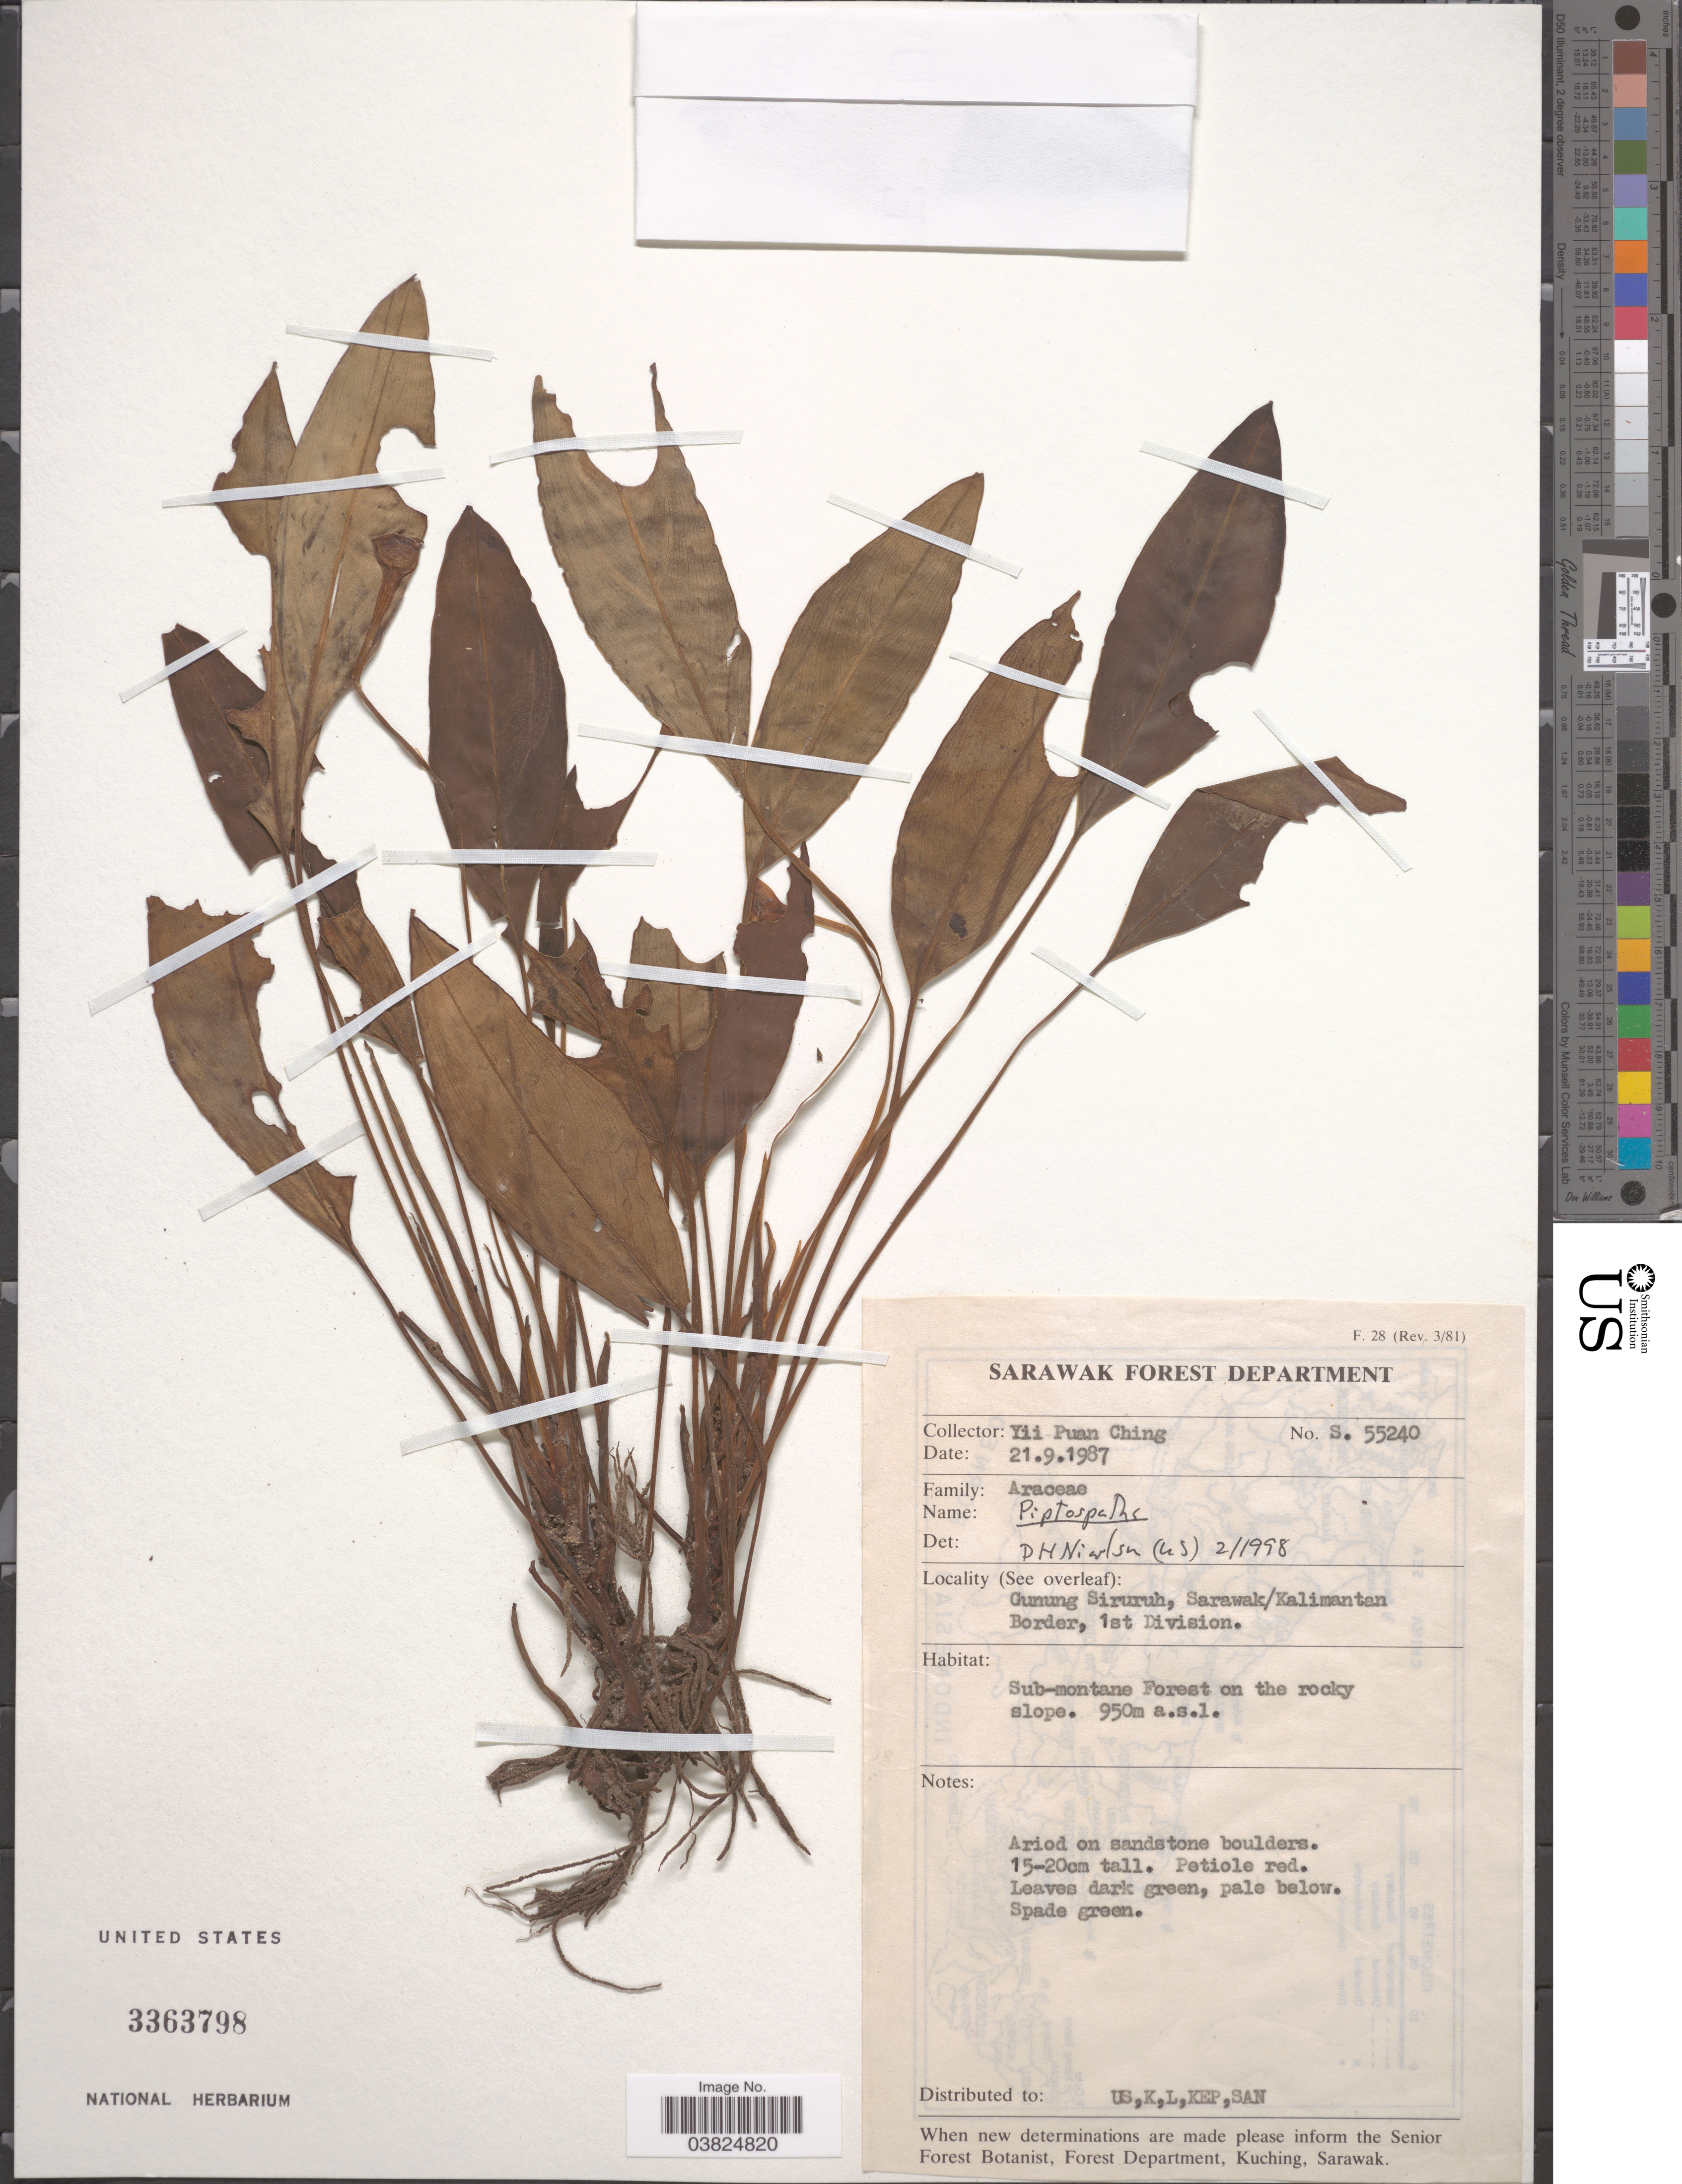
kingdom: Plantae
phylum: Tracheophyta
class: Liliopsida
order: Alismatales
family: Araceae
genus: Piptospatha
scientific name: Piptospatha sp.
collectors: Y. P. Ching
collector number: S55240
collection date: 1987-09-21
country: Indonesia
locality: Gunung Siruruh, Sarawak/Kalimantan Border, 1st Division.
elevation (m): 950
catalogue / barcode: US 3363798